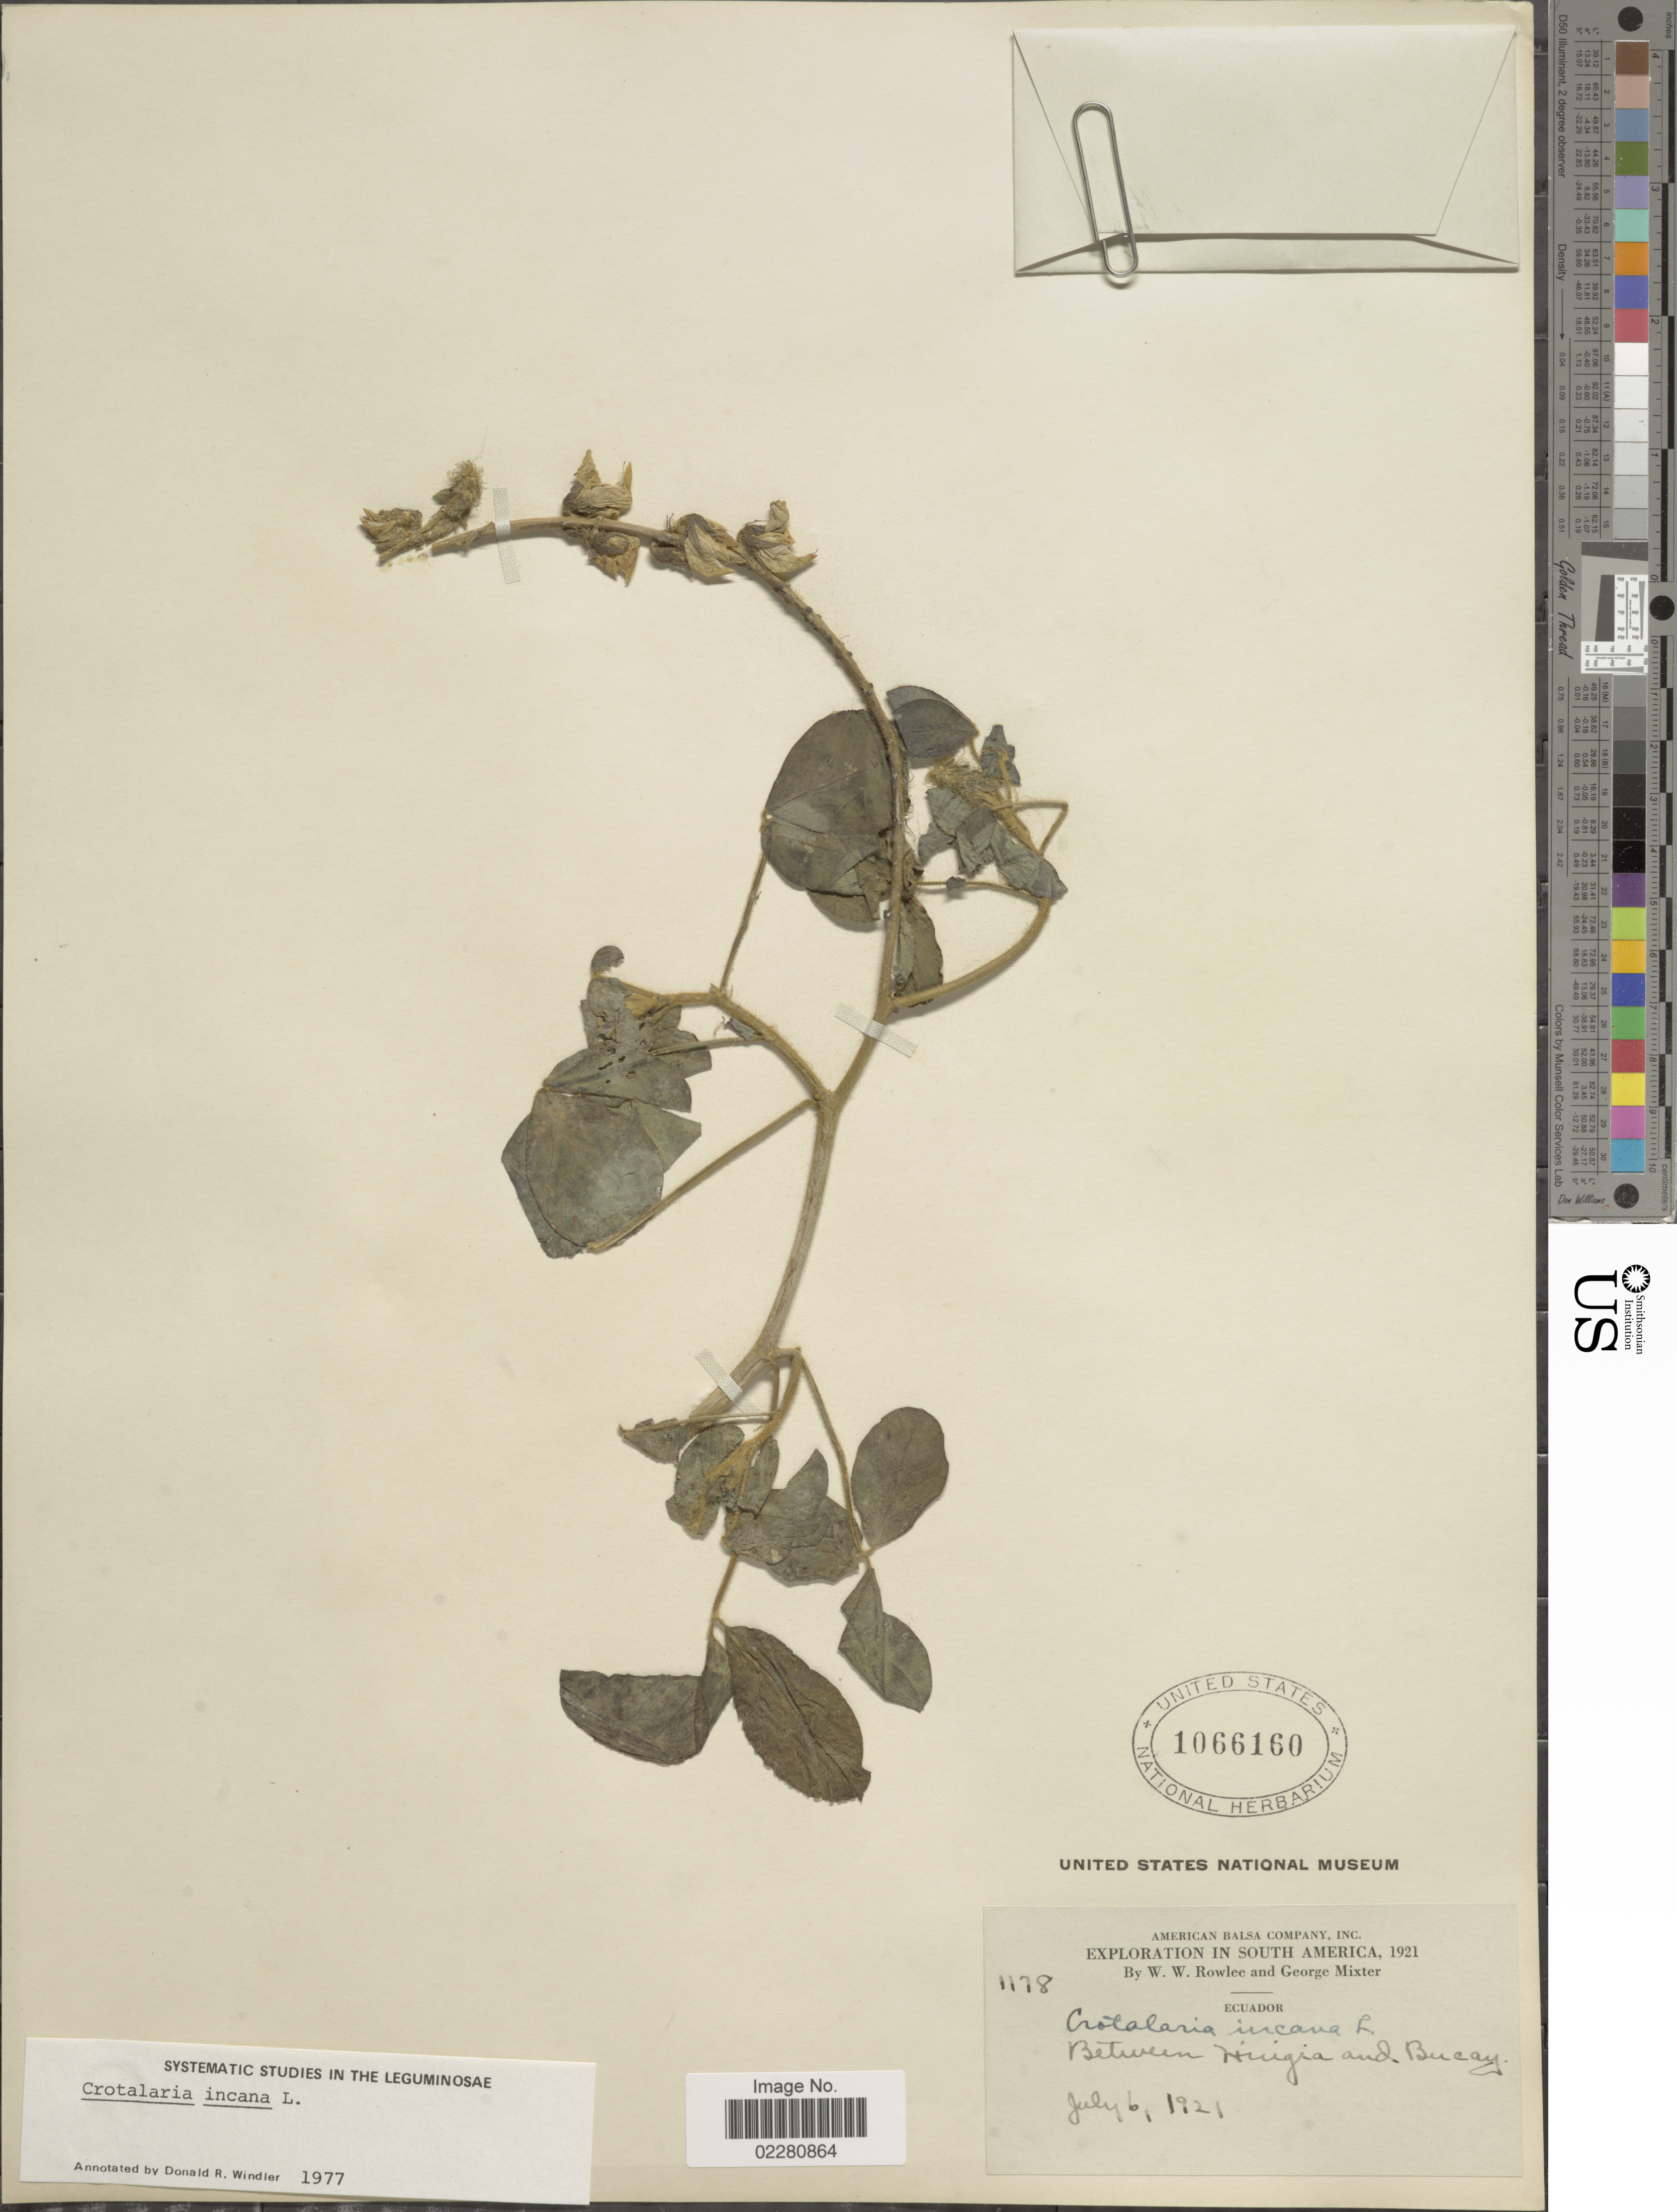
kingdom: Plantae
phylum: Tracheophyta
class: Magnoliopsida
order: Fabales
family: Fabaceae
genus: Crotalaria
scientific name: Crotalaria incana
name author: L.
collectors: W. W. Rowlee & G. Mixter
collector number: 1178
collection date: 1921-07-06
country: Ecuador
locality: Between Huigra and Bucay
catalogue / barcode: US 1066160